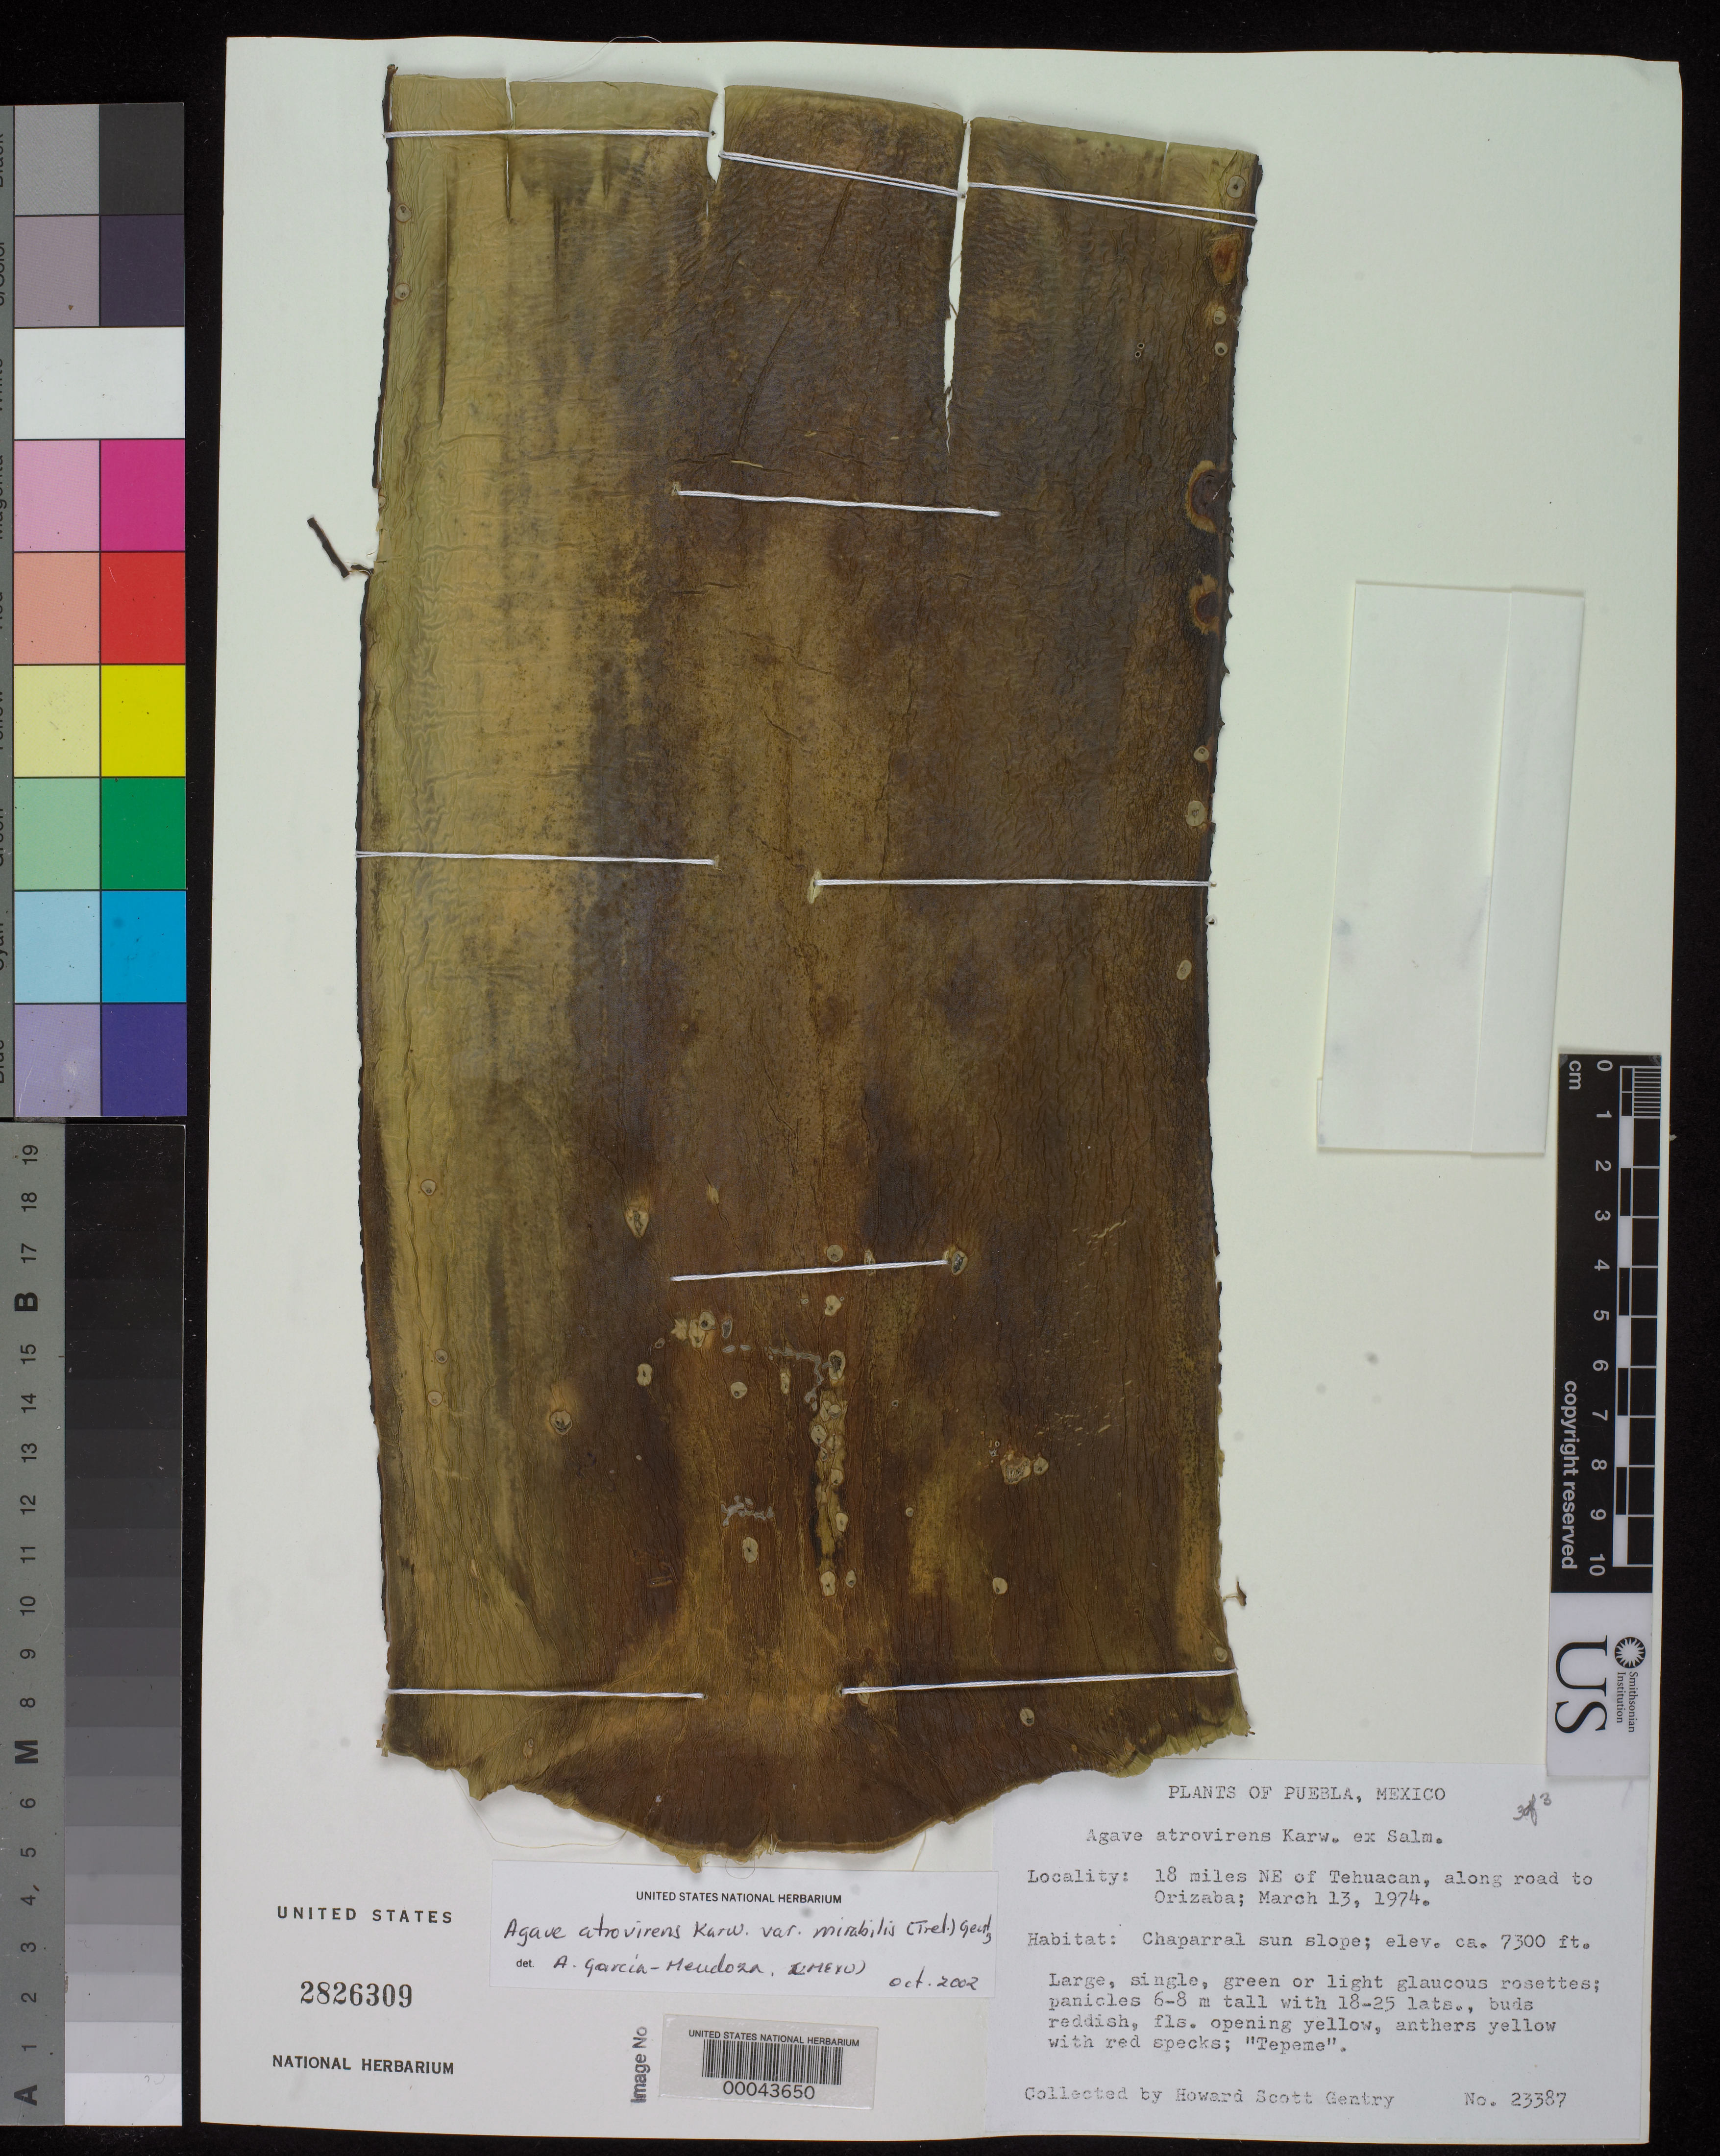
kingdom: Plantae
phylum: Tracheophyta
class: Liliopsida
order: Asparagales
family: Asparagaceae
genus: Agave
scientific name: Agave atrovirens var. mirabilis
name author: (Trel.) Gentry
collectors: H. S. Gentry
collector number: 23387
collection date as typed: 13 Mar 1974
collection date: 1974-03-13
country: Mexico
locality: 18 mi NE of Tehuacan, along road to Orizaba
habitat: Chaparral sun slope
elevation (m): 2225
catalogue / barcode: US 2826309